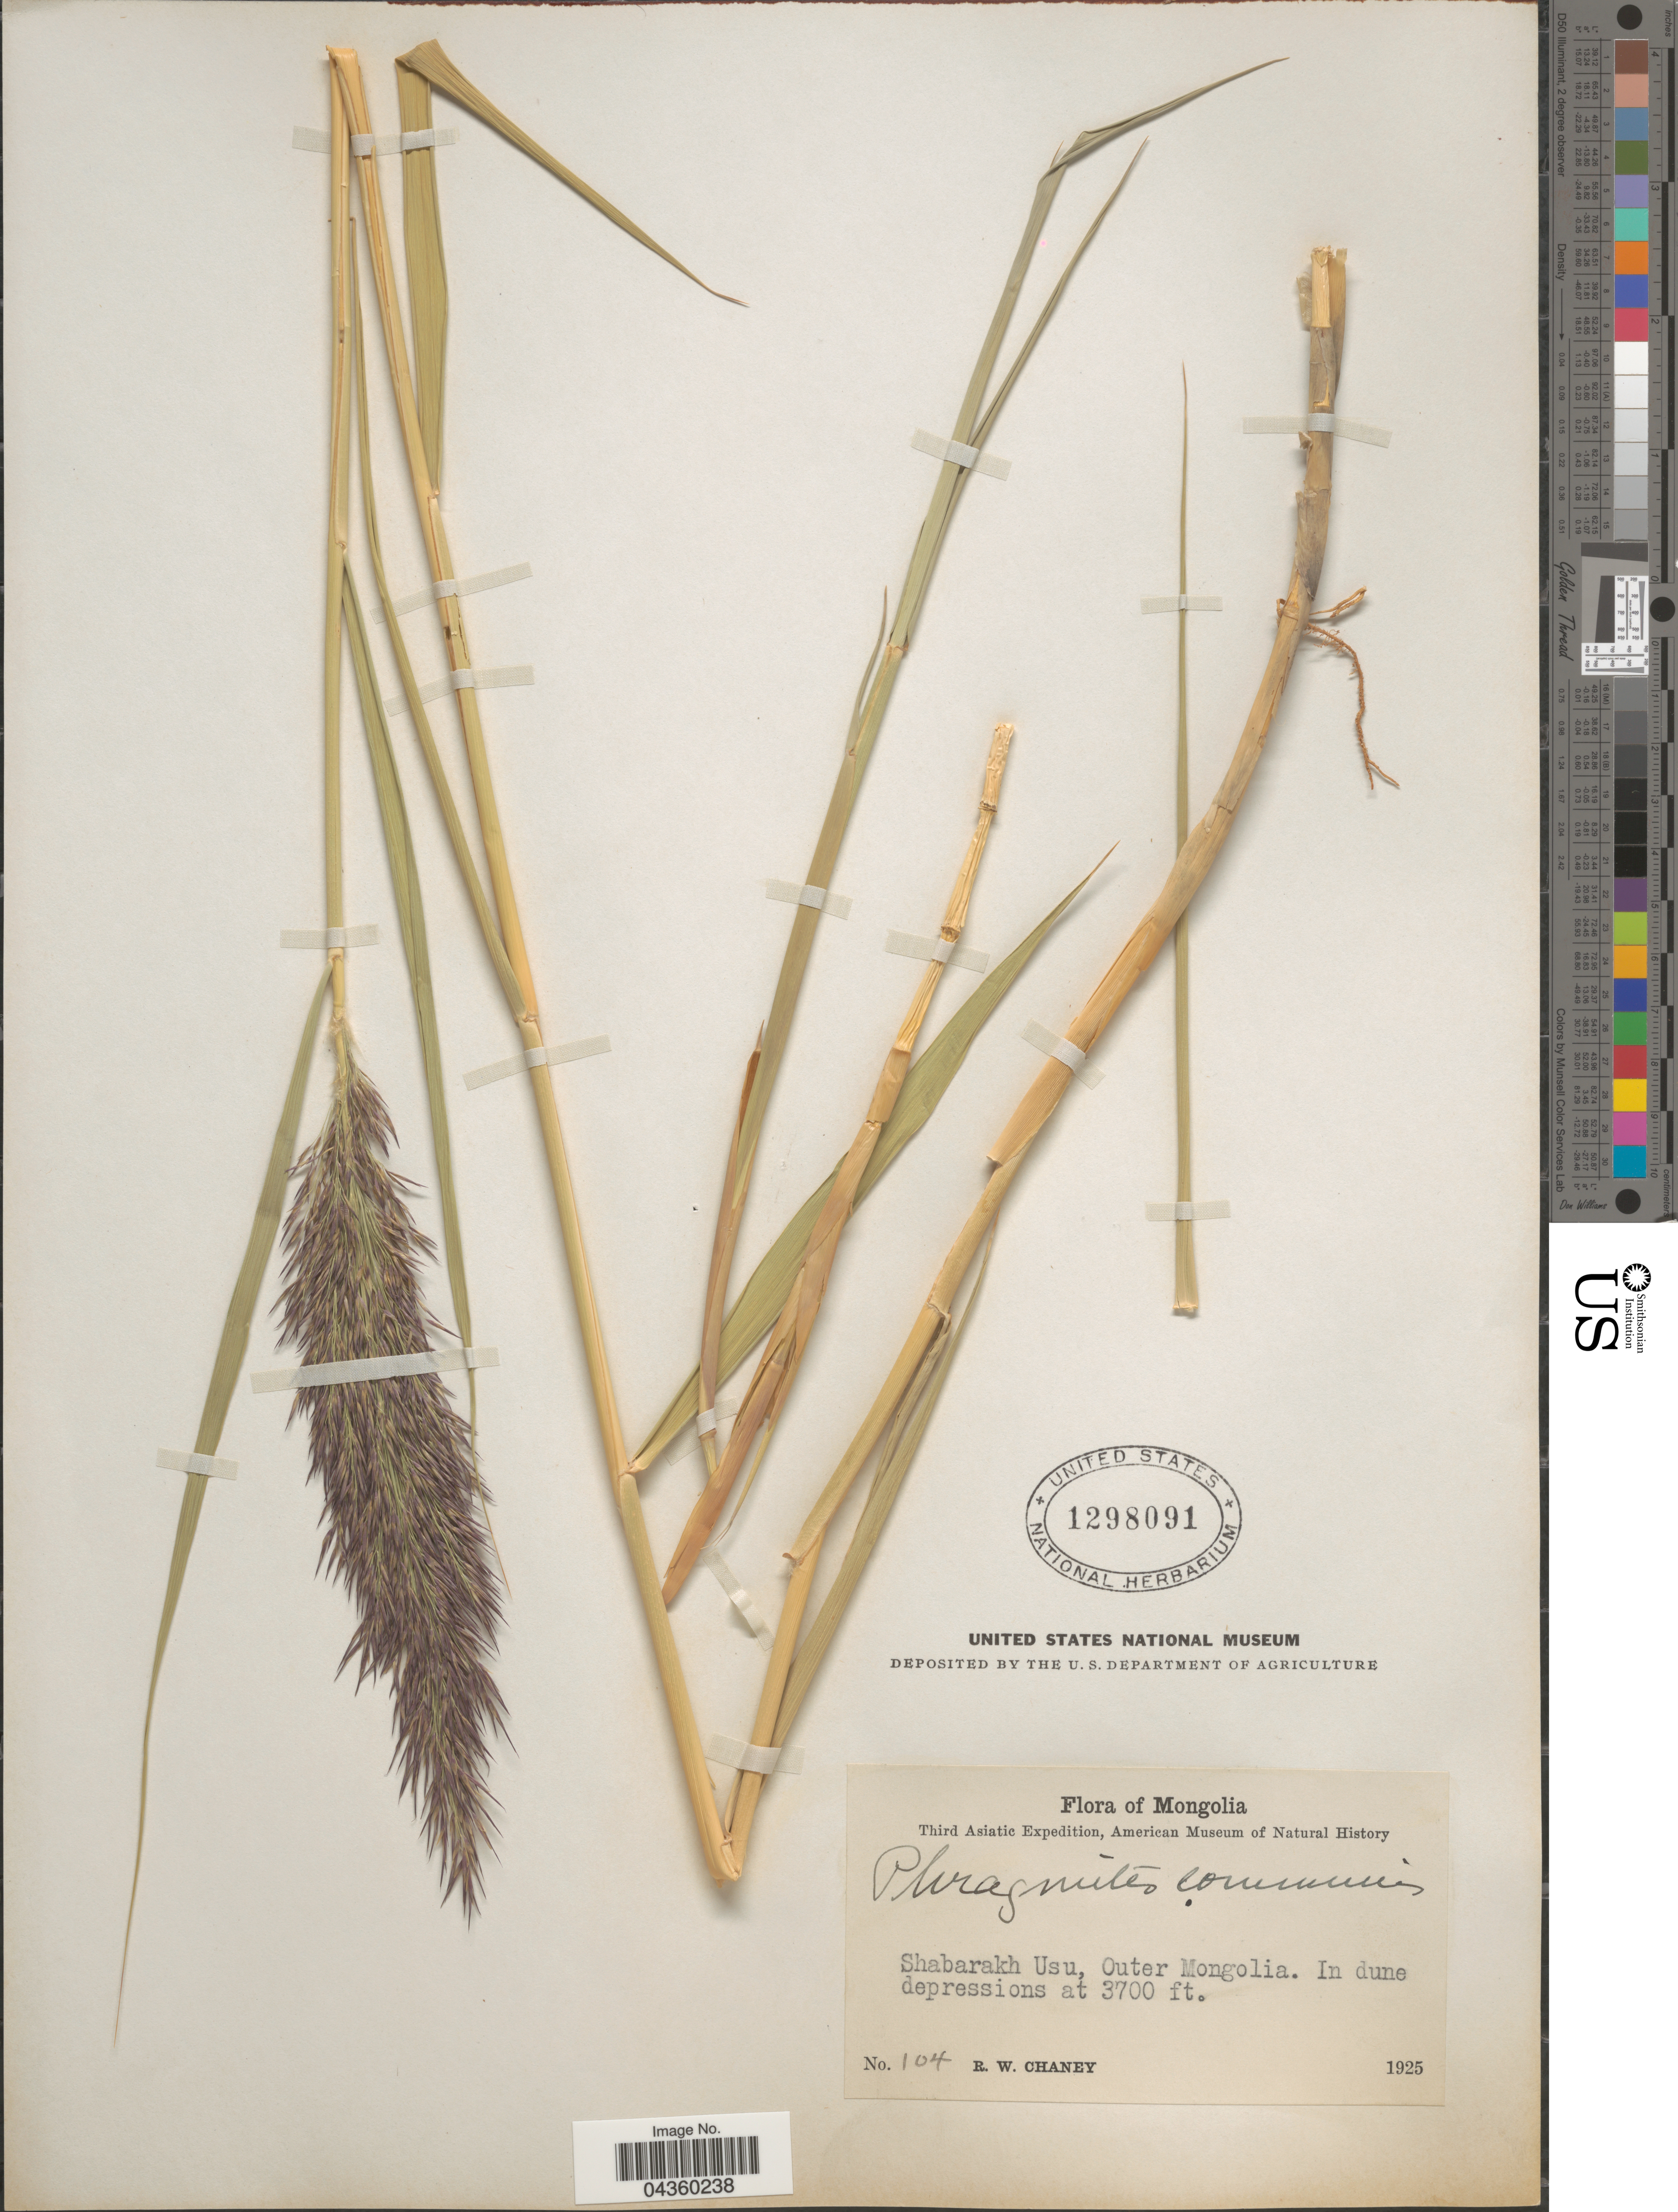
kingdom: Plantae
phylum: Tracheophyta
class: Liliopsida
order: Poales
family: Poaceae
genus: Phragmites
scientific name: Phragmites australis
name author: (Cav.) Trin. ex Steud.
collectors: R. Chaney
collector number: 104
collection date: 1925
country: Mongolia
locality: Third Asiatic Expedition. Shabarakh Usu, Outer Mongolia.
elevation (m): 1128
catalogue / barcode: US 1298091